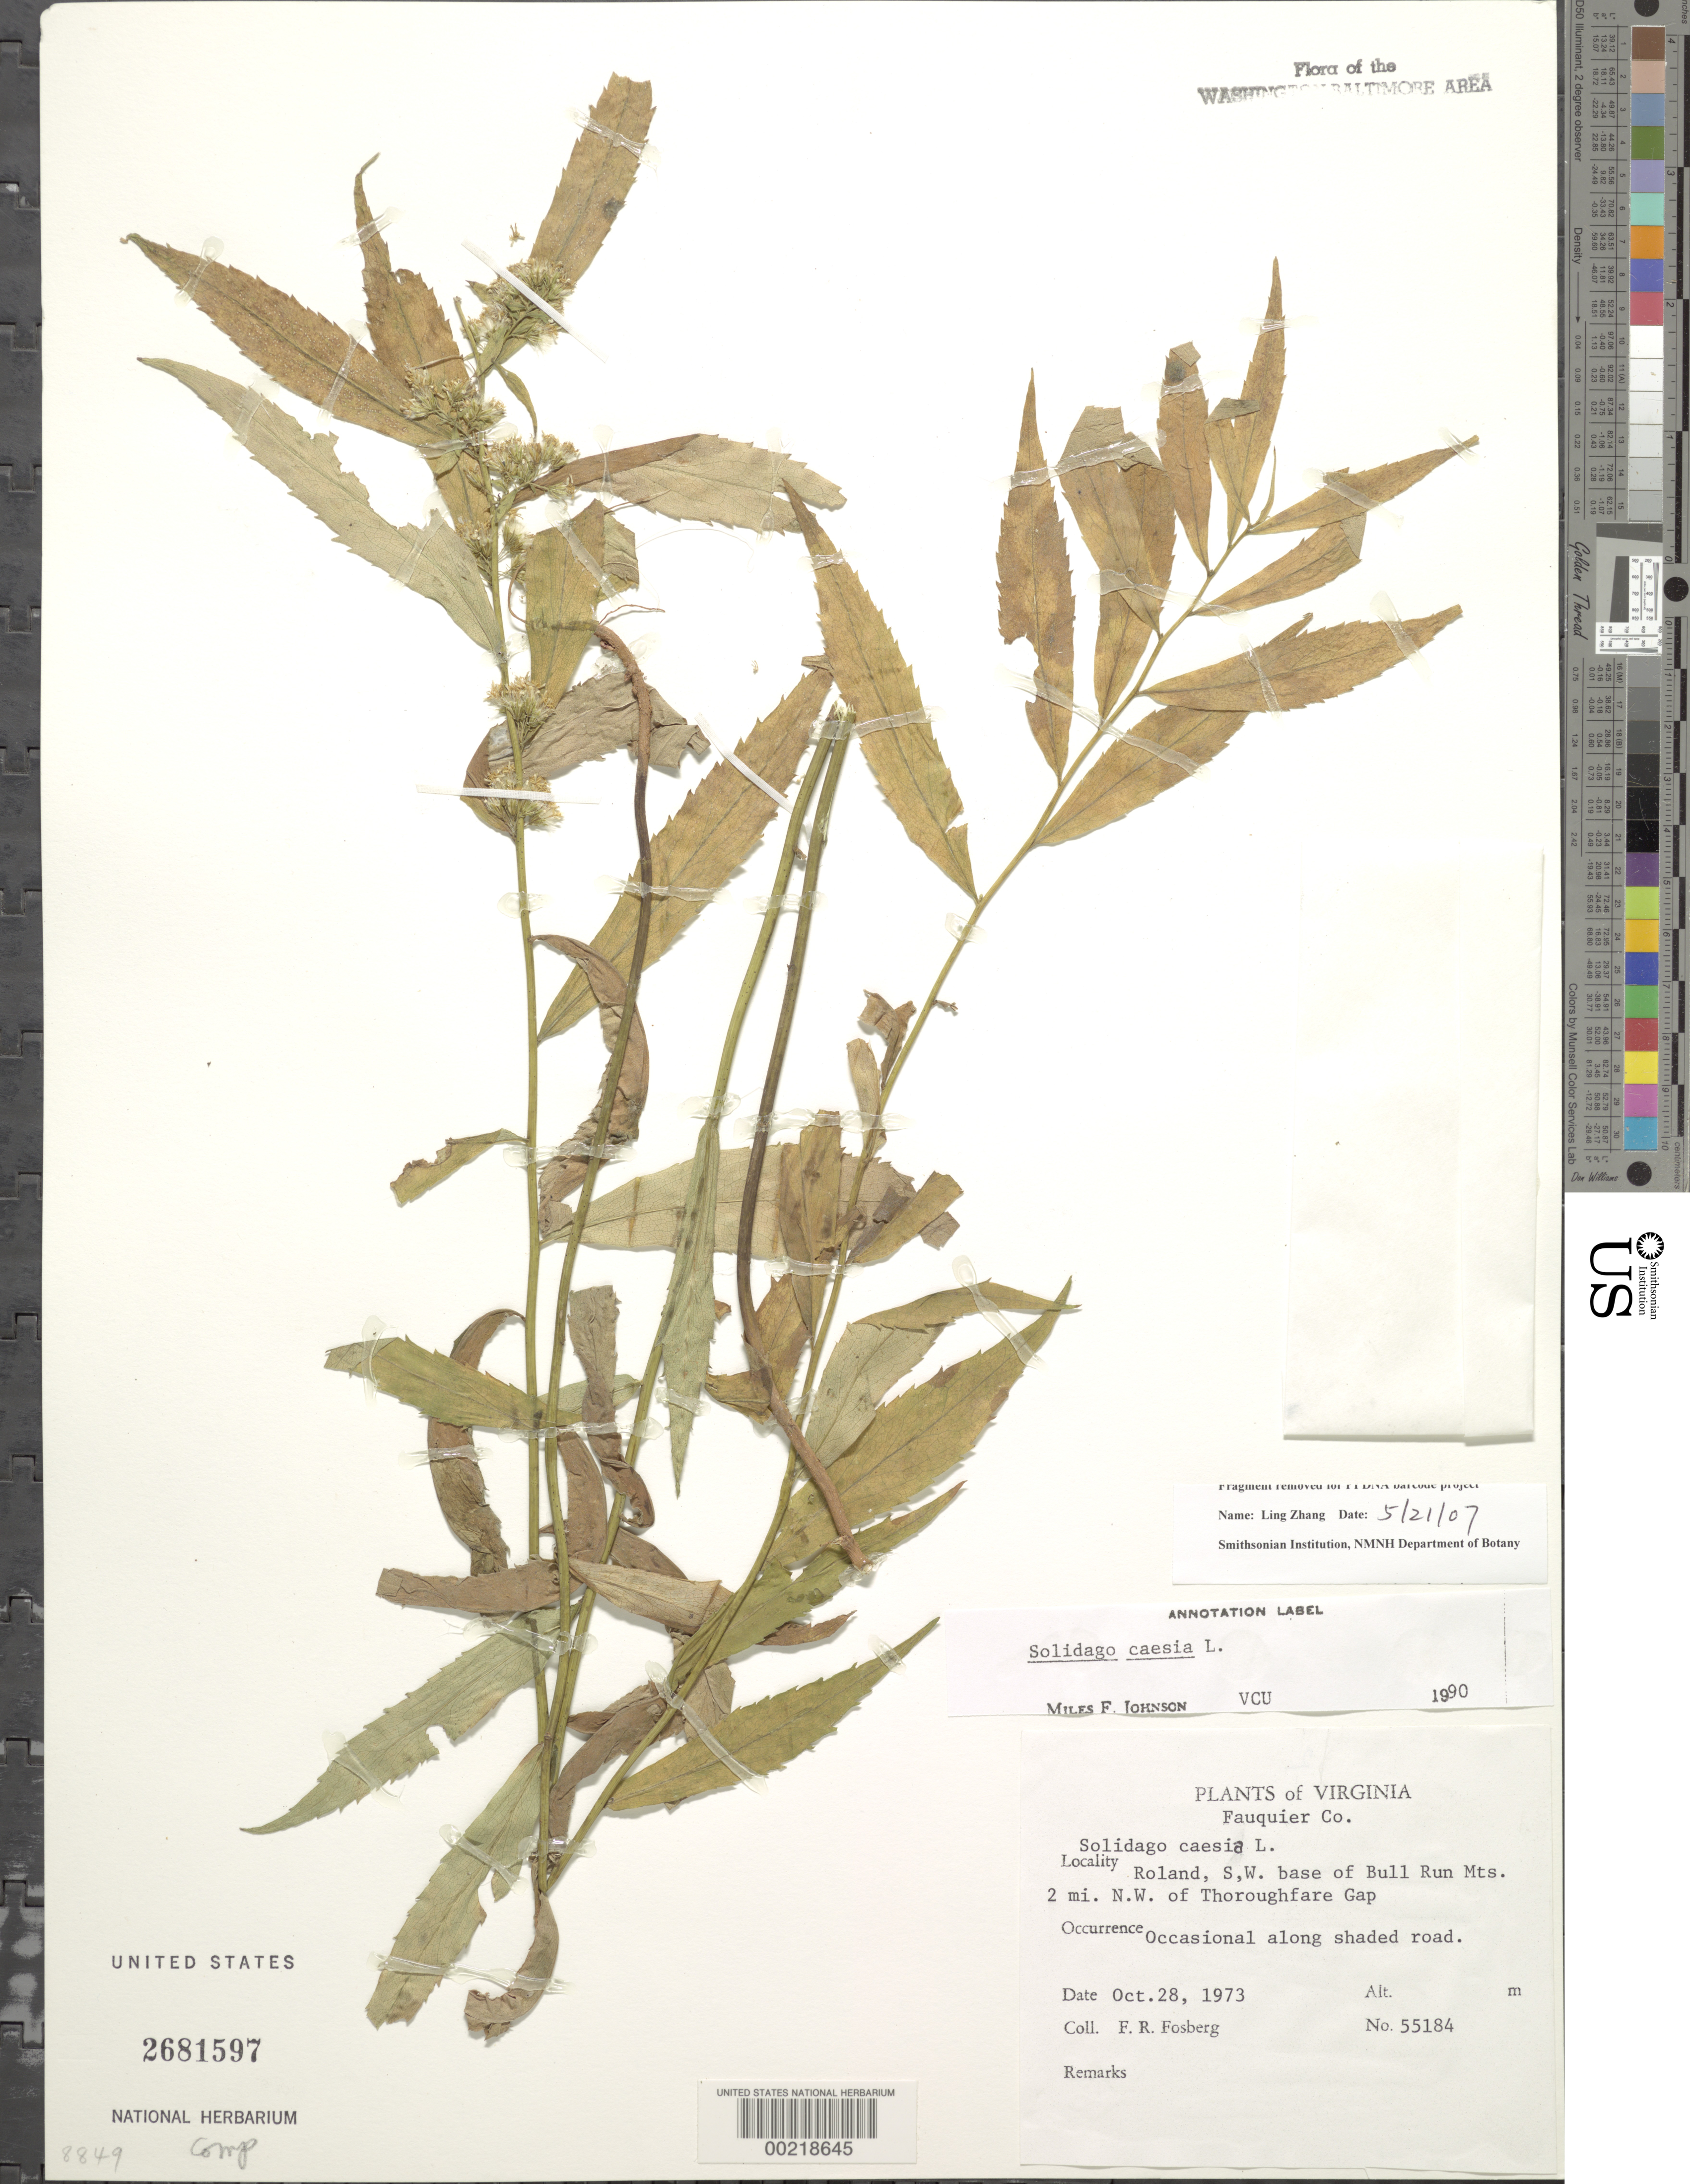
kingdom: Plantae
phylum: Tracheophyta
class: Magnoliopsida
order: Asterales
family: Asteraceae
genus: Solidago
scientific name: Solidago caesia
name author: L.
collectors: F. R. Fosberg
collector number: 55184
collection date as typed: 28 Oct 1973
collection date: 1973-10-28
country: United States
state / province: Virginia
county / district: Fauquier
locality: Roland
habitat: Shaded road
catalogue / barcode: US 2681597